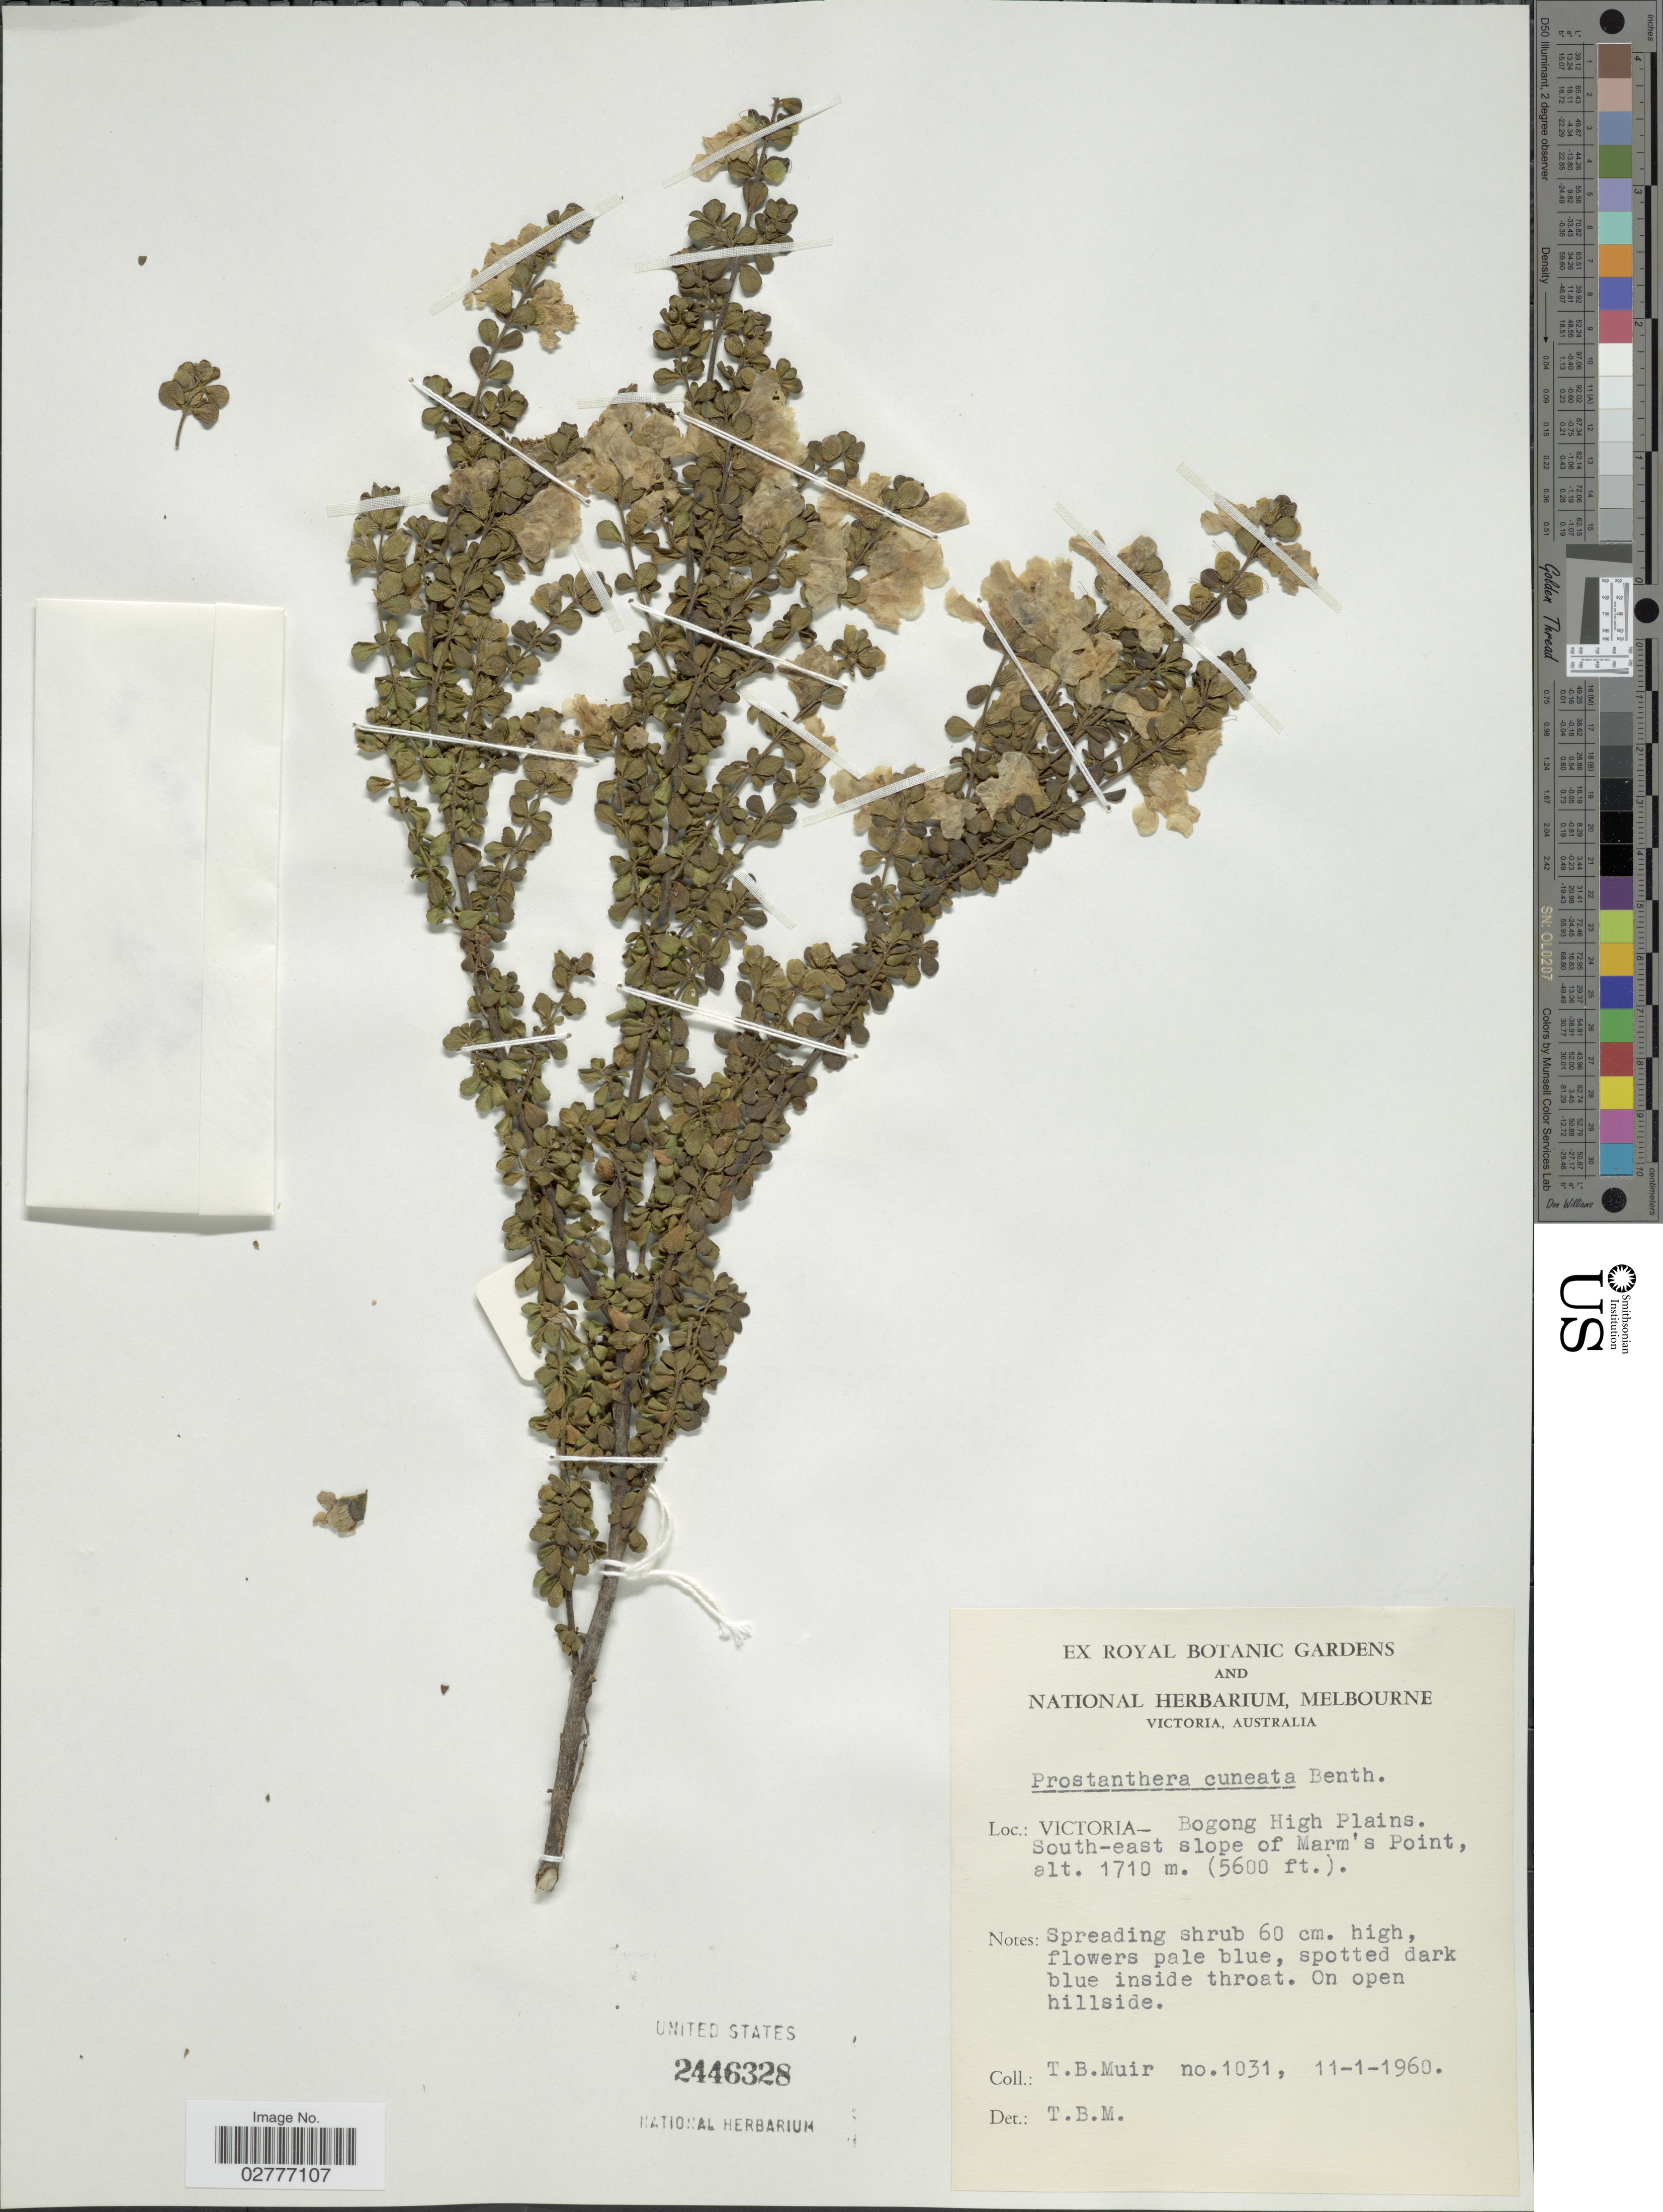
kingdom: Plantae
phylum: Tracheophyta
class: Magnoliopsida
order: Lamiales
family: Lamiaceae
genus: Prostanthera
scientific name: Prostanthera cuneata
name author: Benth.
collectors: T. Muir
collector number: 1031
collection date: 1960-01-11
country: Australia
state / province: Victoria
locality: Victoria - Bogong High Plains. South-east slope of Marm's Point.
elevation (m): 1710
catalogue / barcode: US 2446328